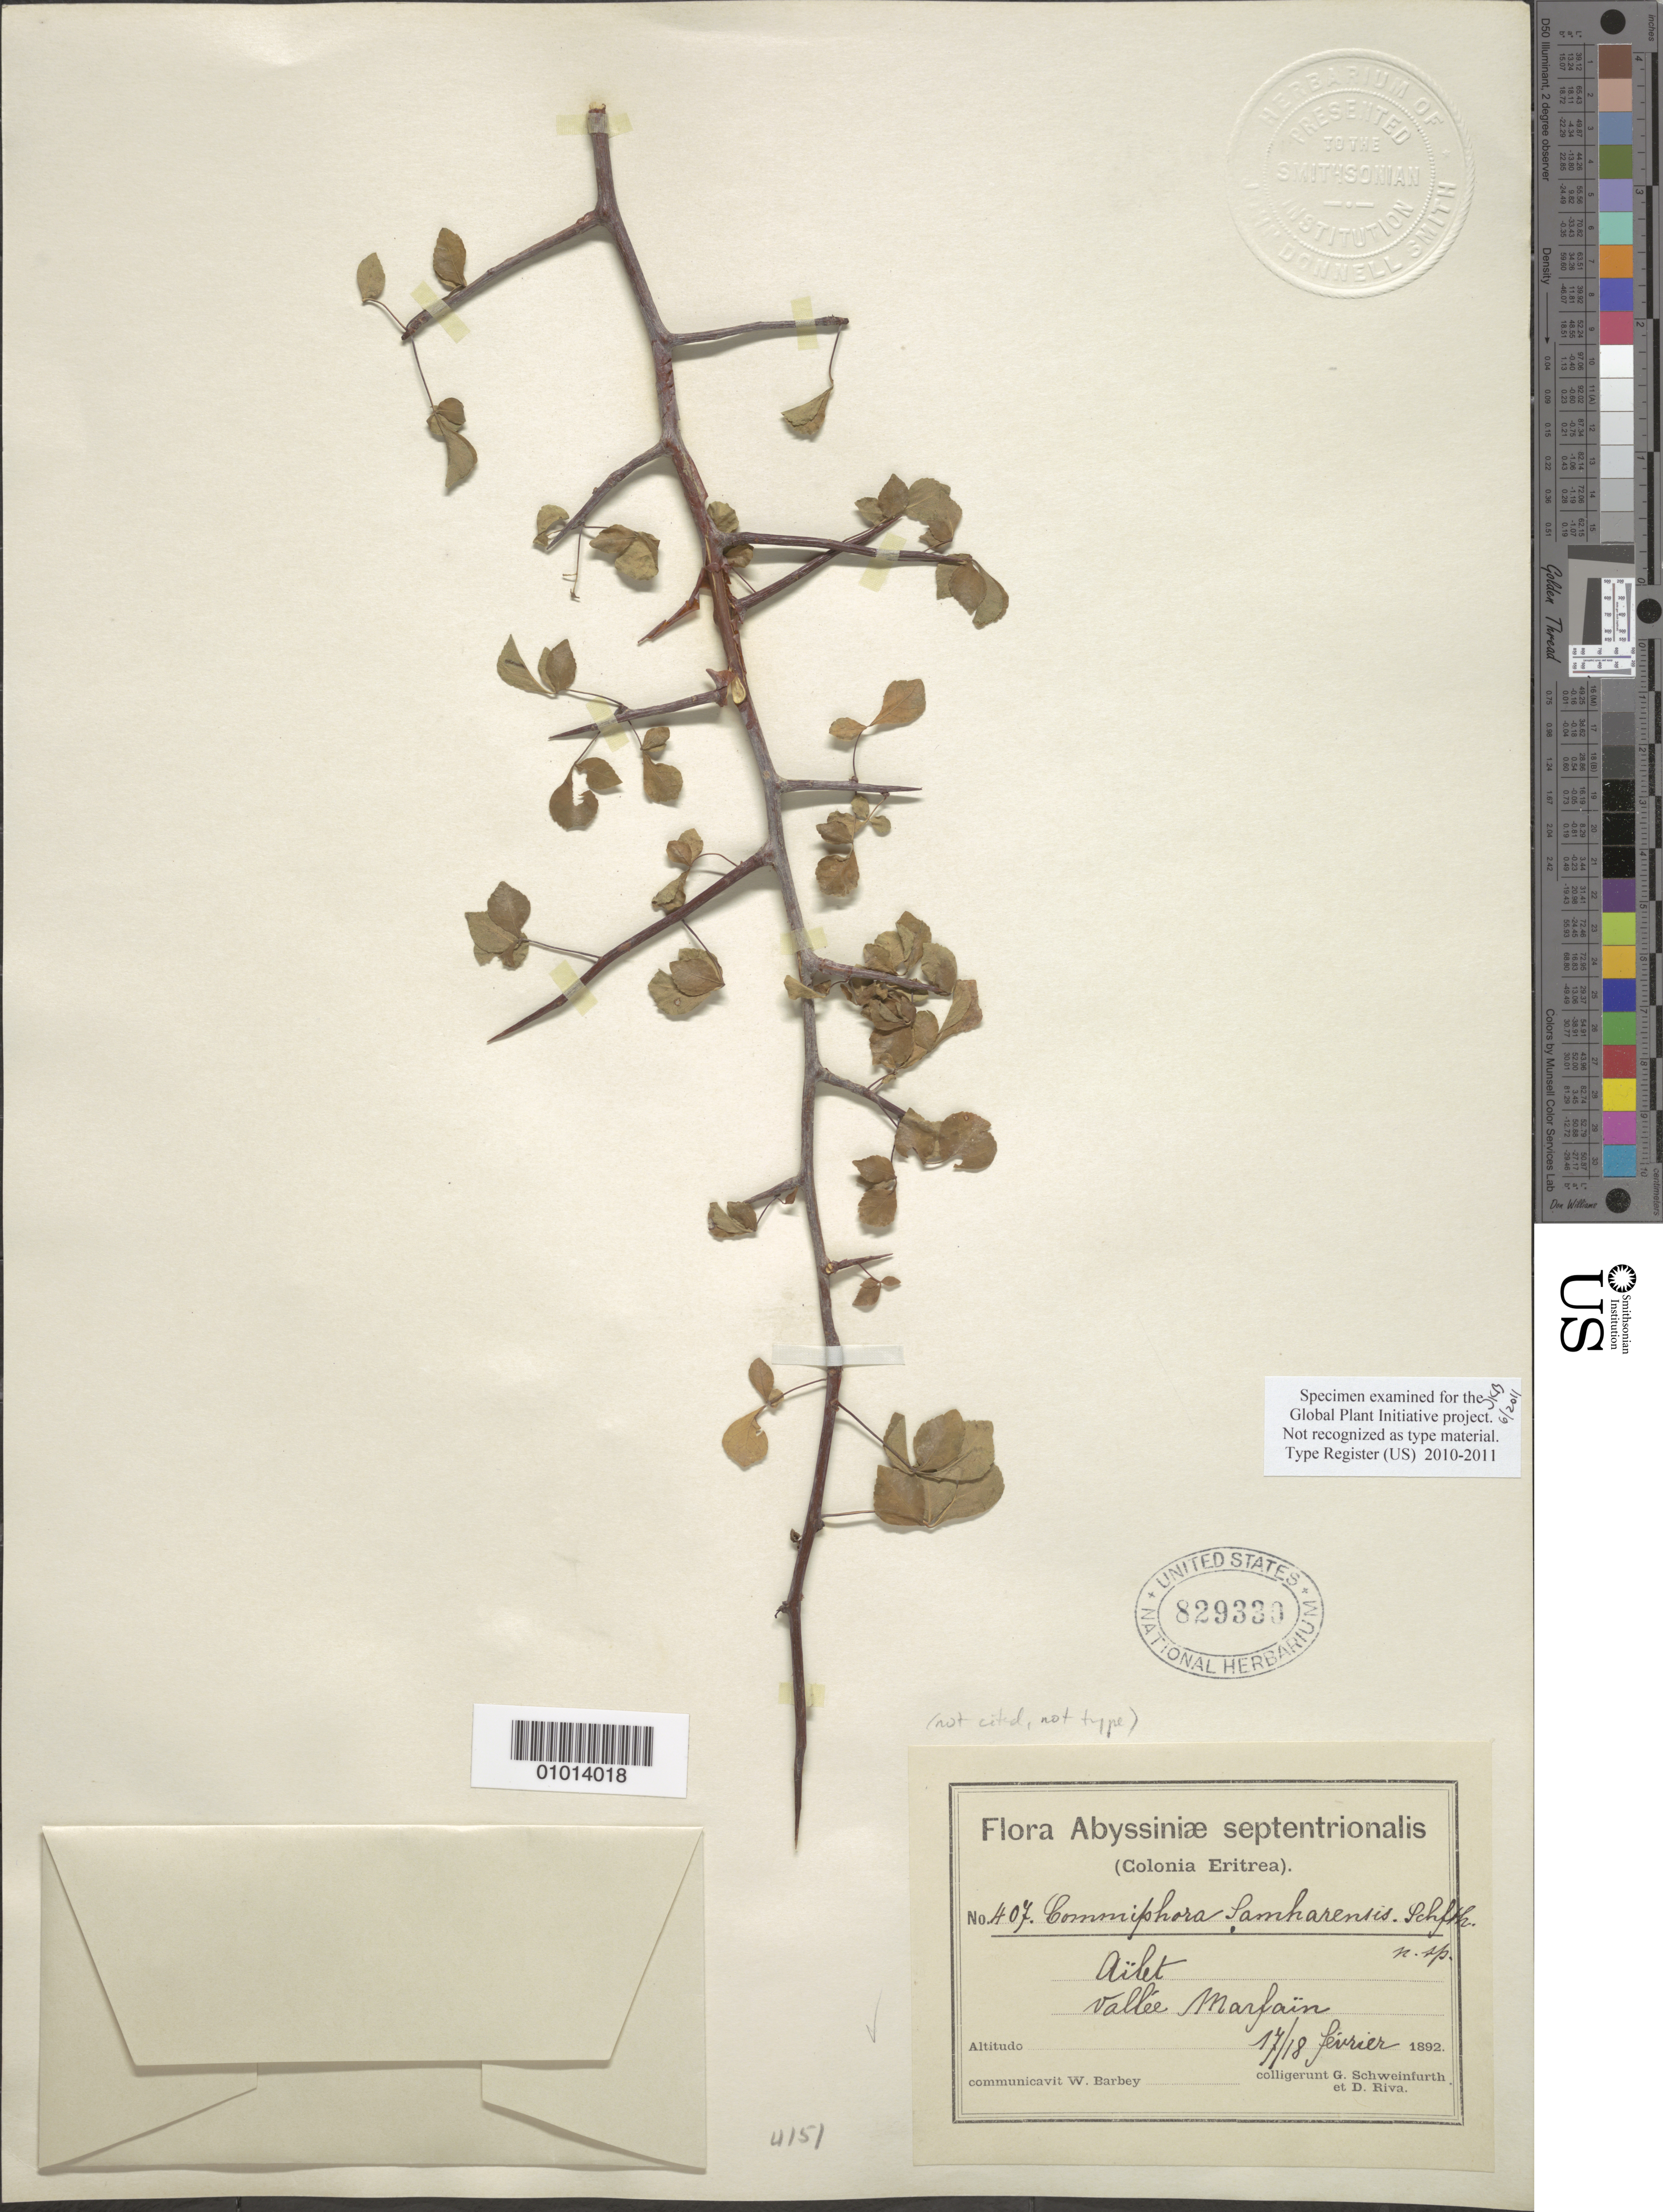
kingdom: Plantae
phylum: Tracheophyta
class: Magnoliopsida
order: Sapindales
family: Burseraceae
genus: Commiphora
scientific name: Commiphora samharensis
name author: Schweinf.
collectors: G. A. Schweinfurth & D. Riva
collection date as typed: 17/18 février 1892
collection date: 1892-02-17/1892-02-18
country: Eritrea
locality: Abyssiniae septentrionalis (Colonia Eritrea). Vallée Marfain.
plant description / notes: Probably original material, but not cited (among several syntypes) in protologue.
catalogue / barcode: US 829330